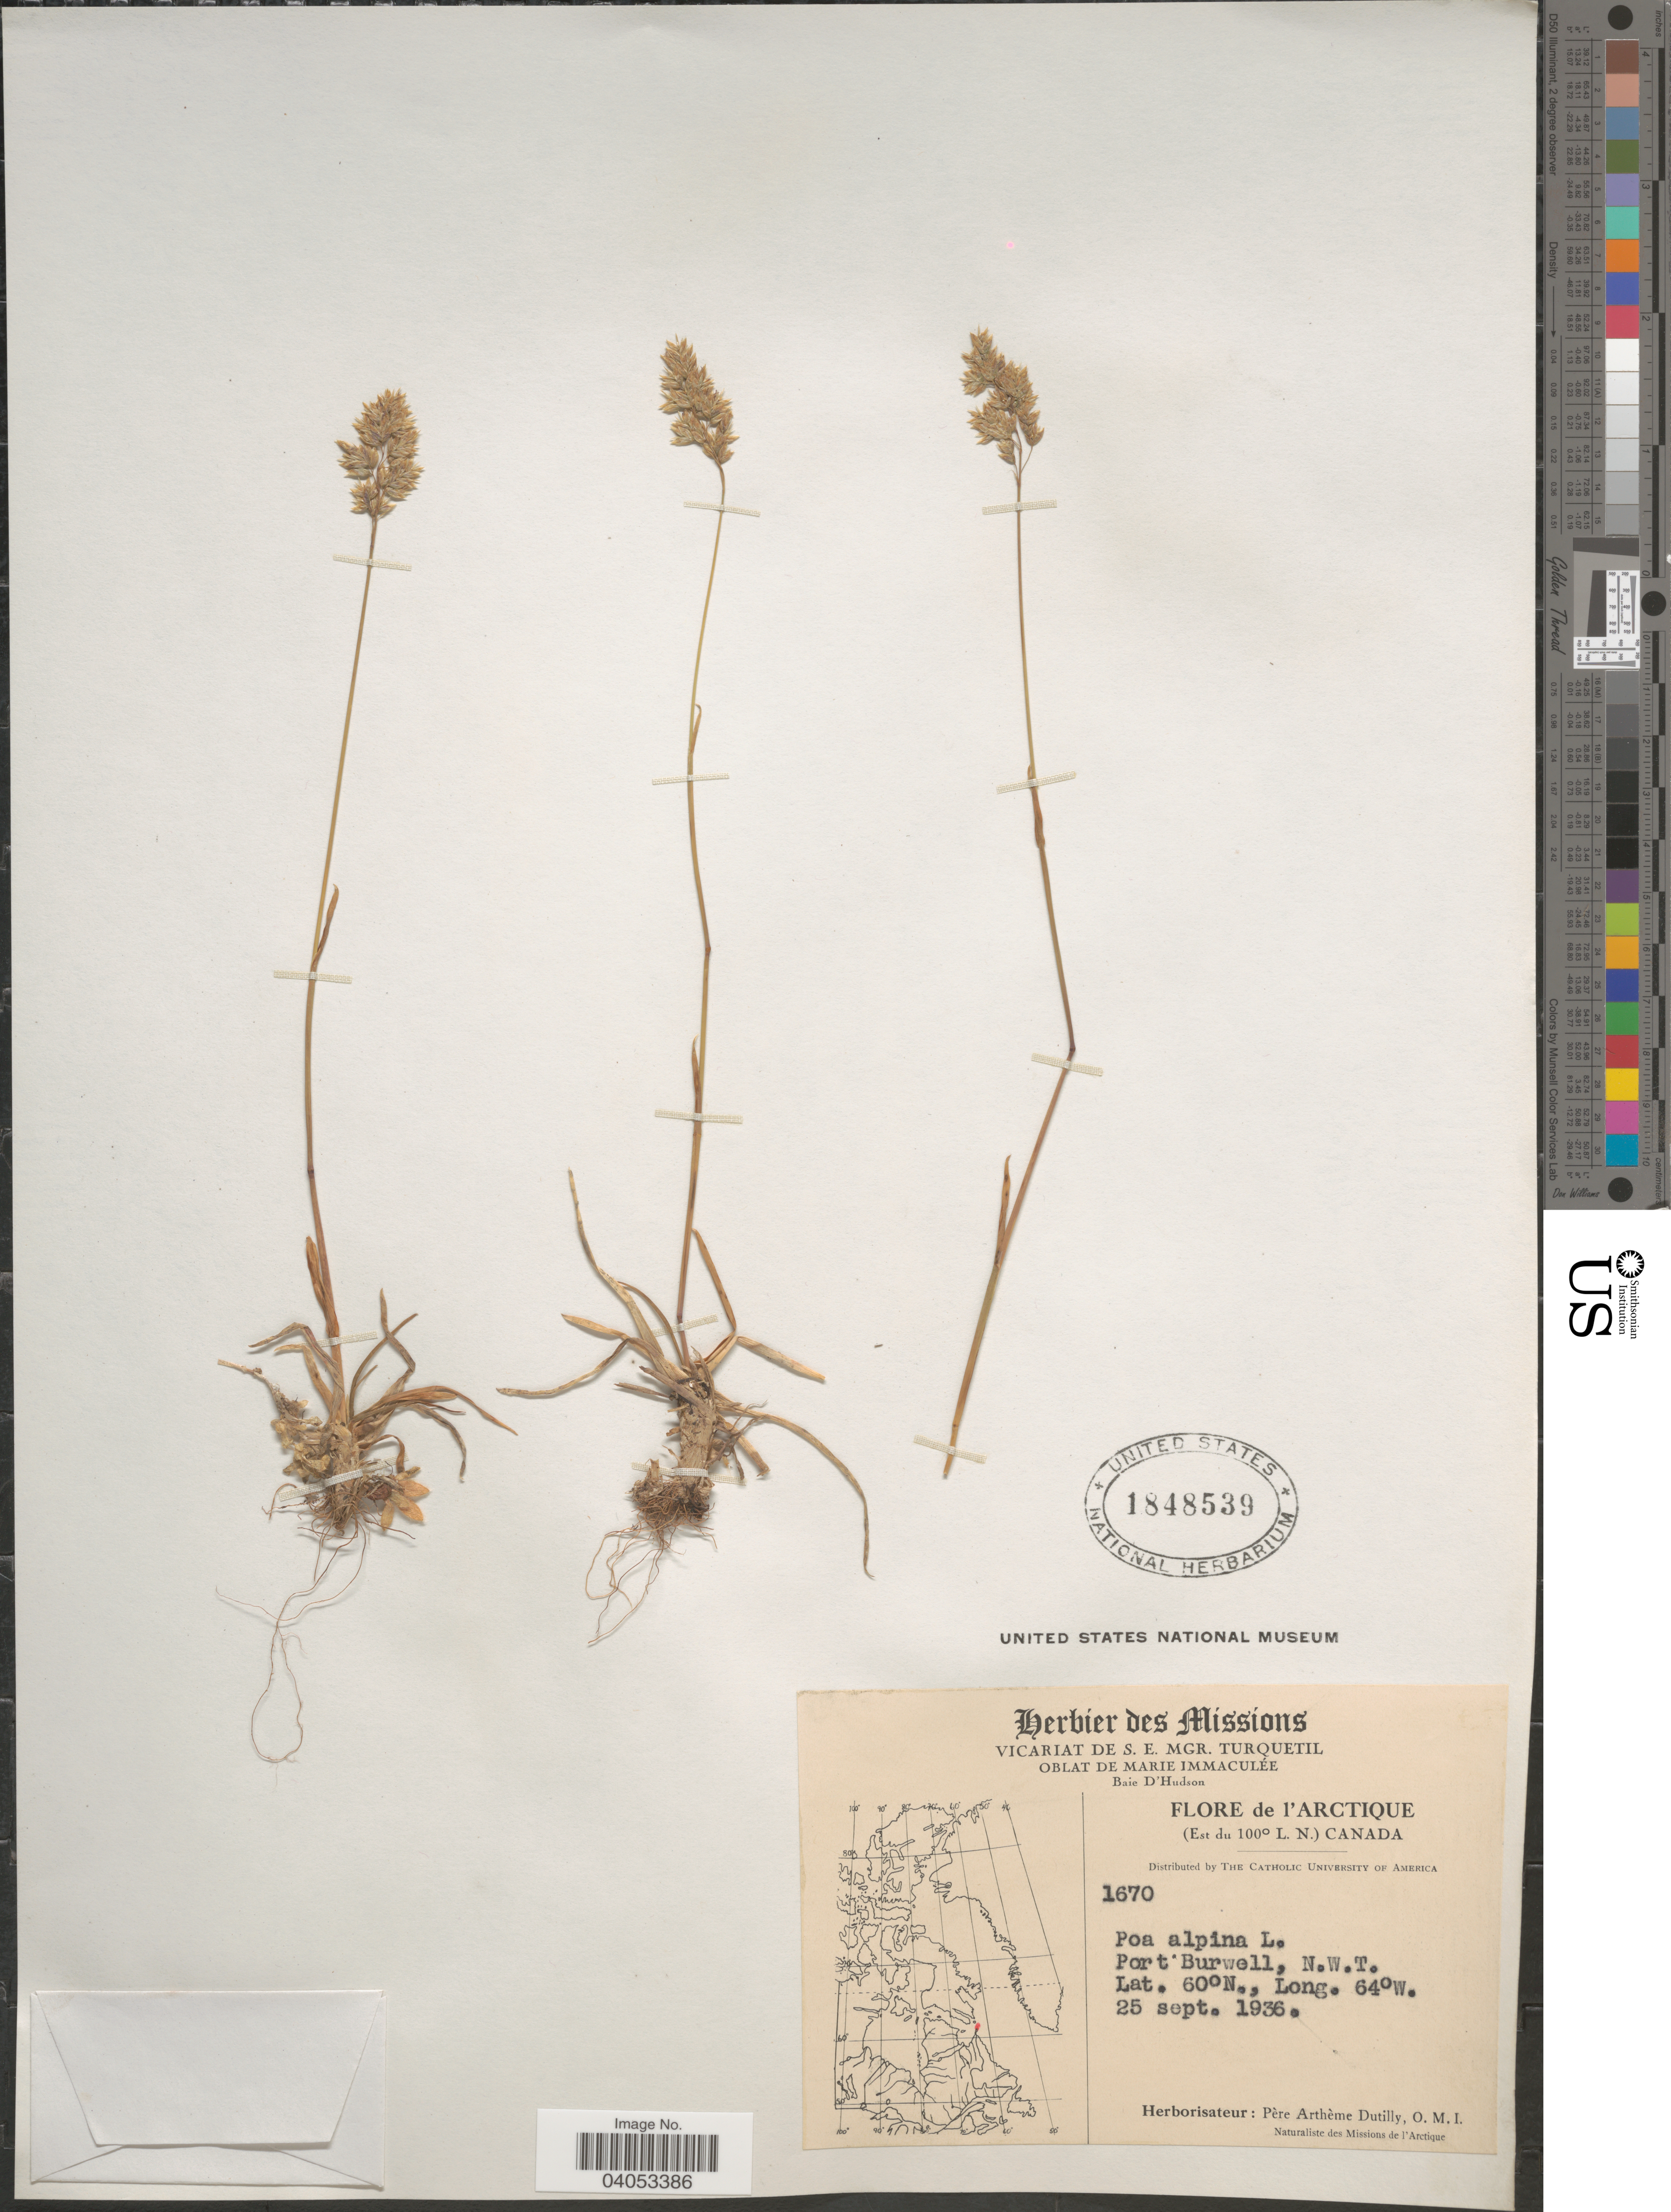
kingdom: Plantae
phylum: Tracheophyta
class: Liliopsida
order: Poales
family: Poaceae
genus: Poa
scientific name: Poa alpina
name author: L.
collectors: P. Dutilly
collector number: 1670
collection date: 1936-09-25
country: Canada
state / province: Northwest Territories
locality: Arctique (Est du 100° L. N.). Port Burwell.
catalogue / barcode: US 1848539